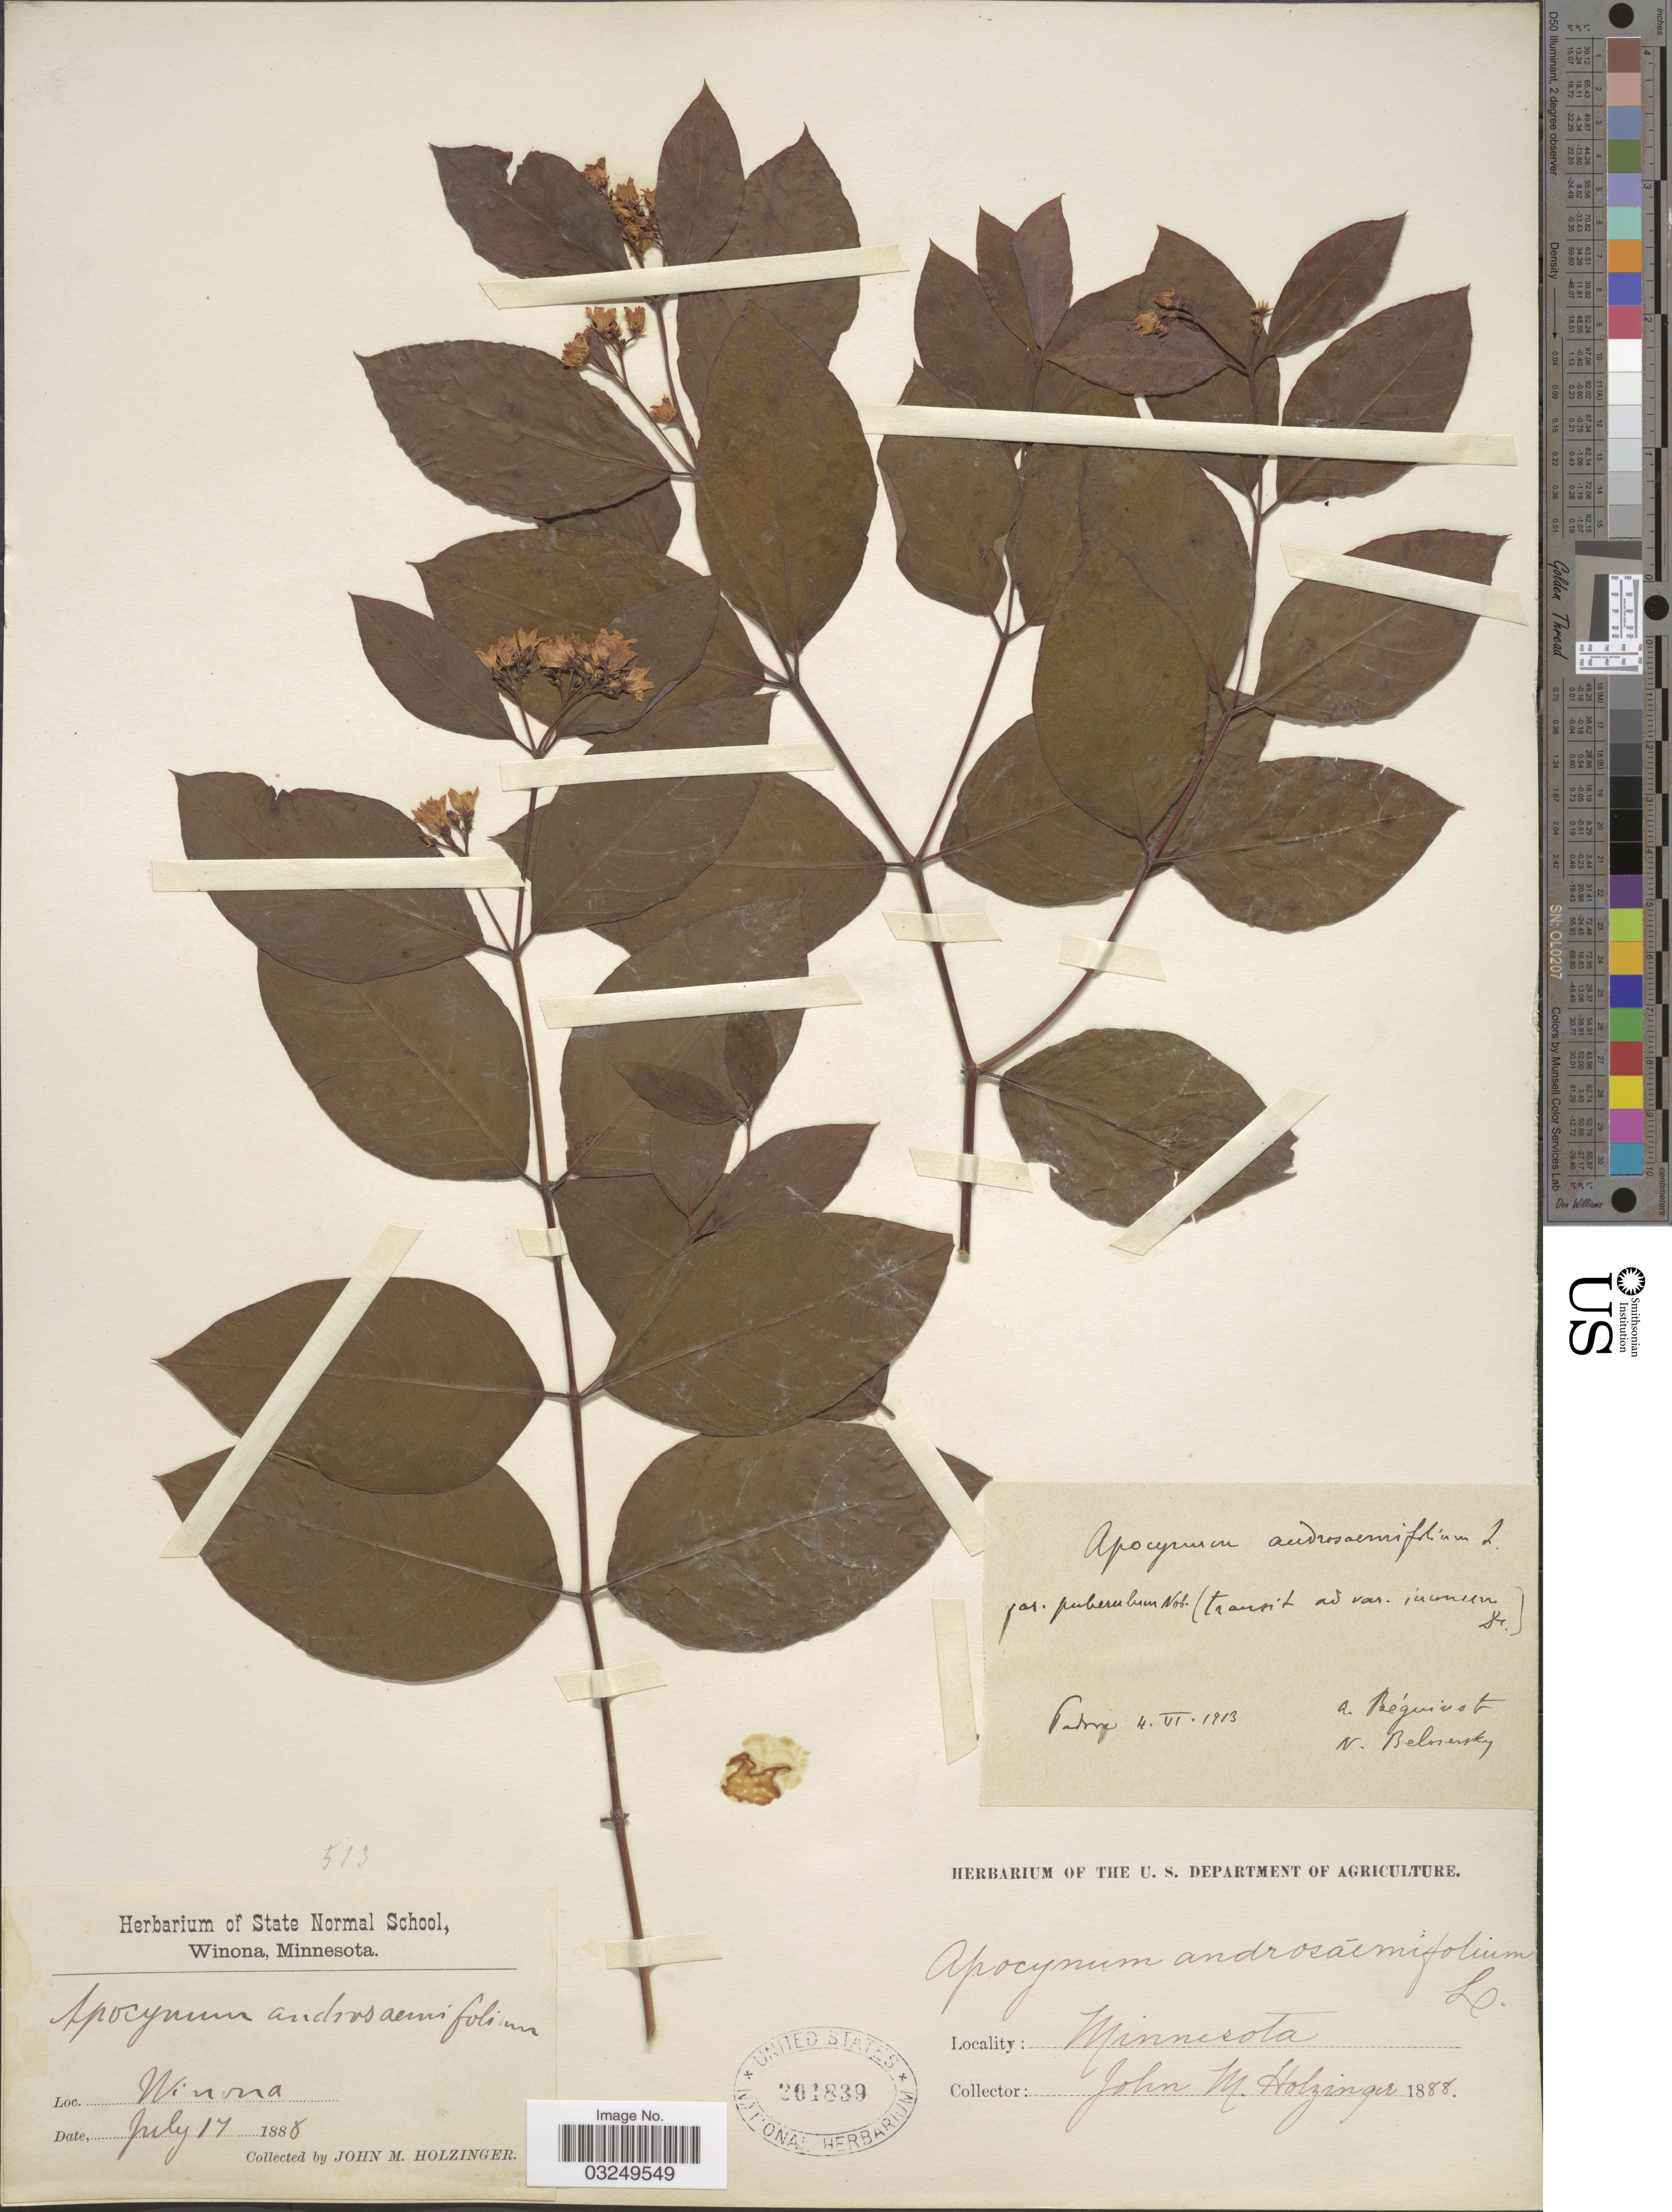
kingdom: Plantae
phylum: Tracheophyta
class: Magnoliopsida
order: Gentianales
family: Apocynaceae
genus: Apocynum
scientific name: Apocynum androsaemifolium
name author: L.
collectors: J. M. Holzinger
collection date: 1888-07-17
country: United States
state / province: Minnesota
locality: Winona.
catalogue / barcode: US 201839